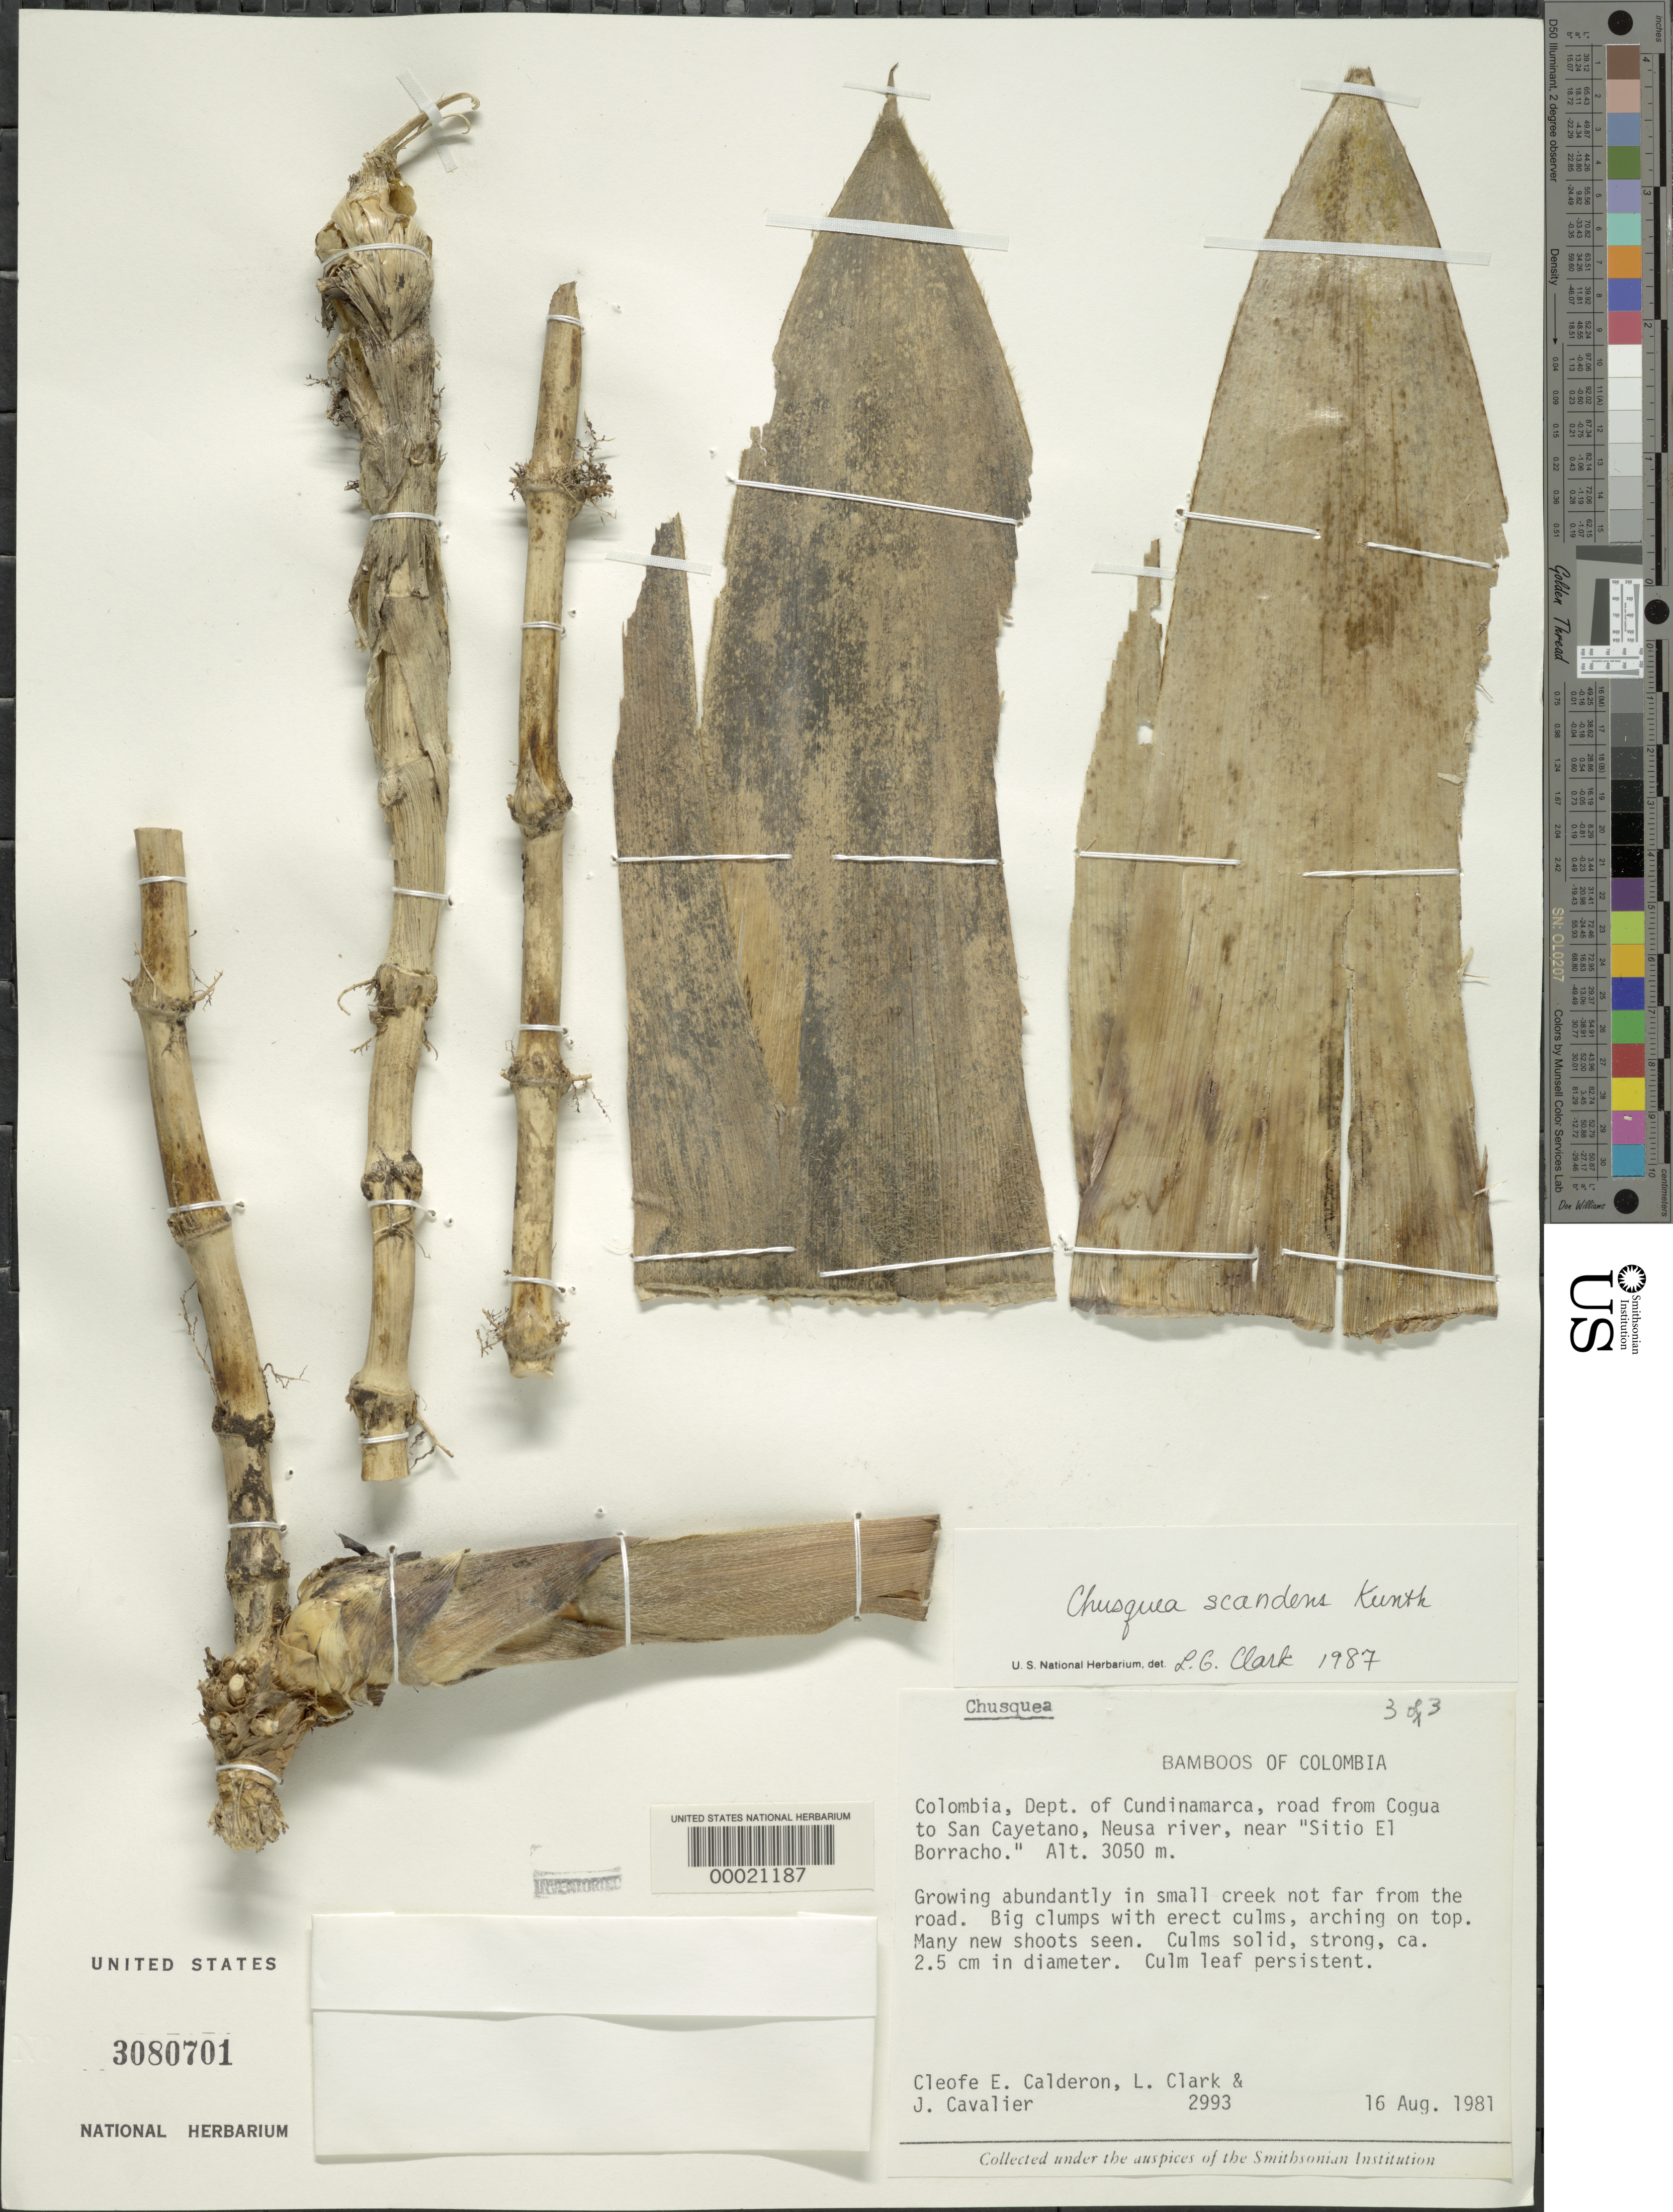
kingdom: Plantae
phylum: Tracheophyta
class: Liliopsida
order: Poales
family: Poaceae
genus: Chusquea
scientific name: Chusquea scandens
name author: Kunth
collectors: C. E. Calderón, L. G. Clark & J. Cavalier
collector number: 2993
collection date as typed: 16 Aug 1981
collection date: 1981-08-16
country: Colombia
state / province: Cundinamarca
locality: Cogua-San Cayetanao Road, Neusa River, "Sitio el Borracho"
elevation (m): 3050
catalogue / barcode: US 3080701